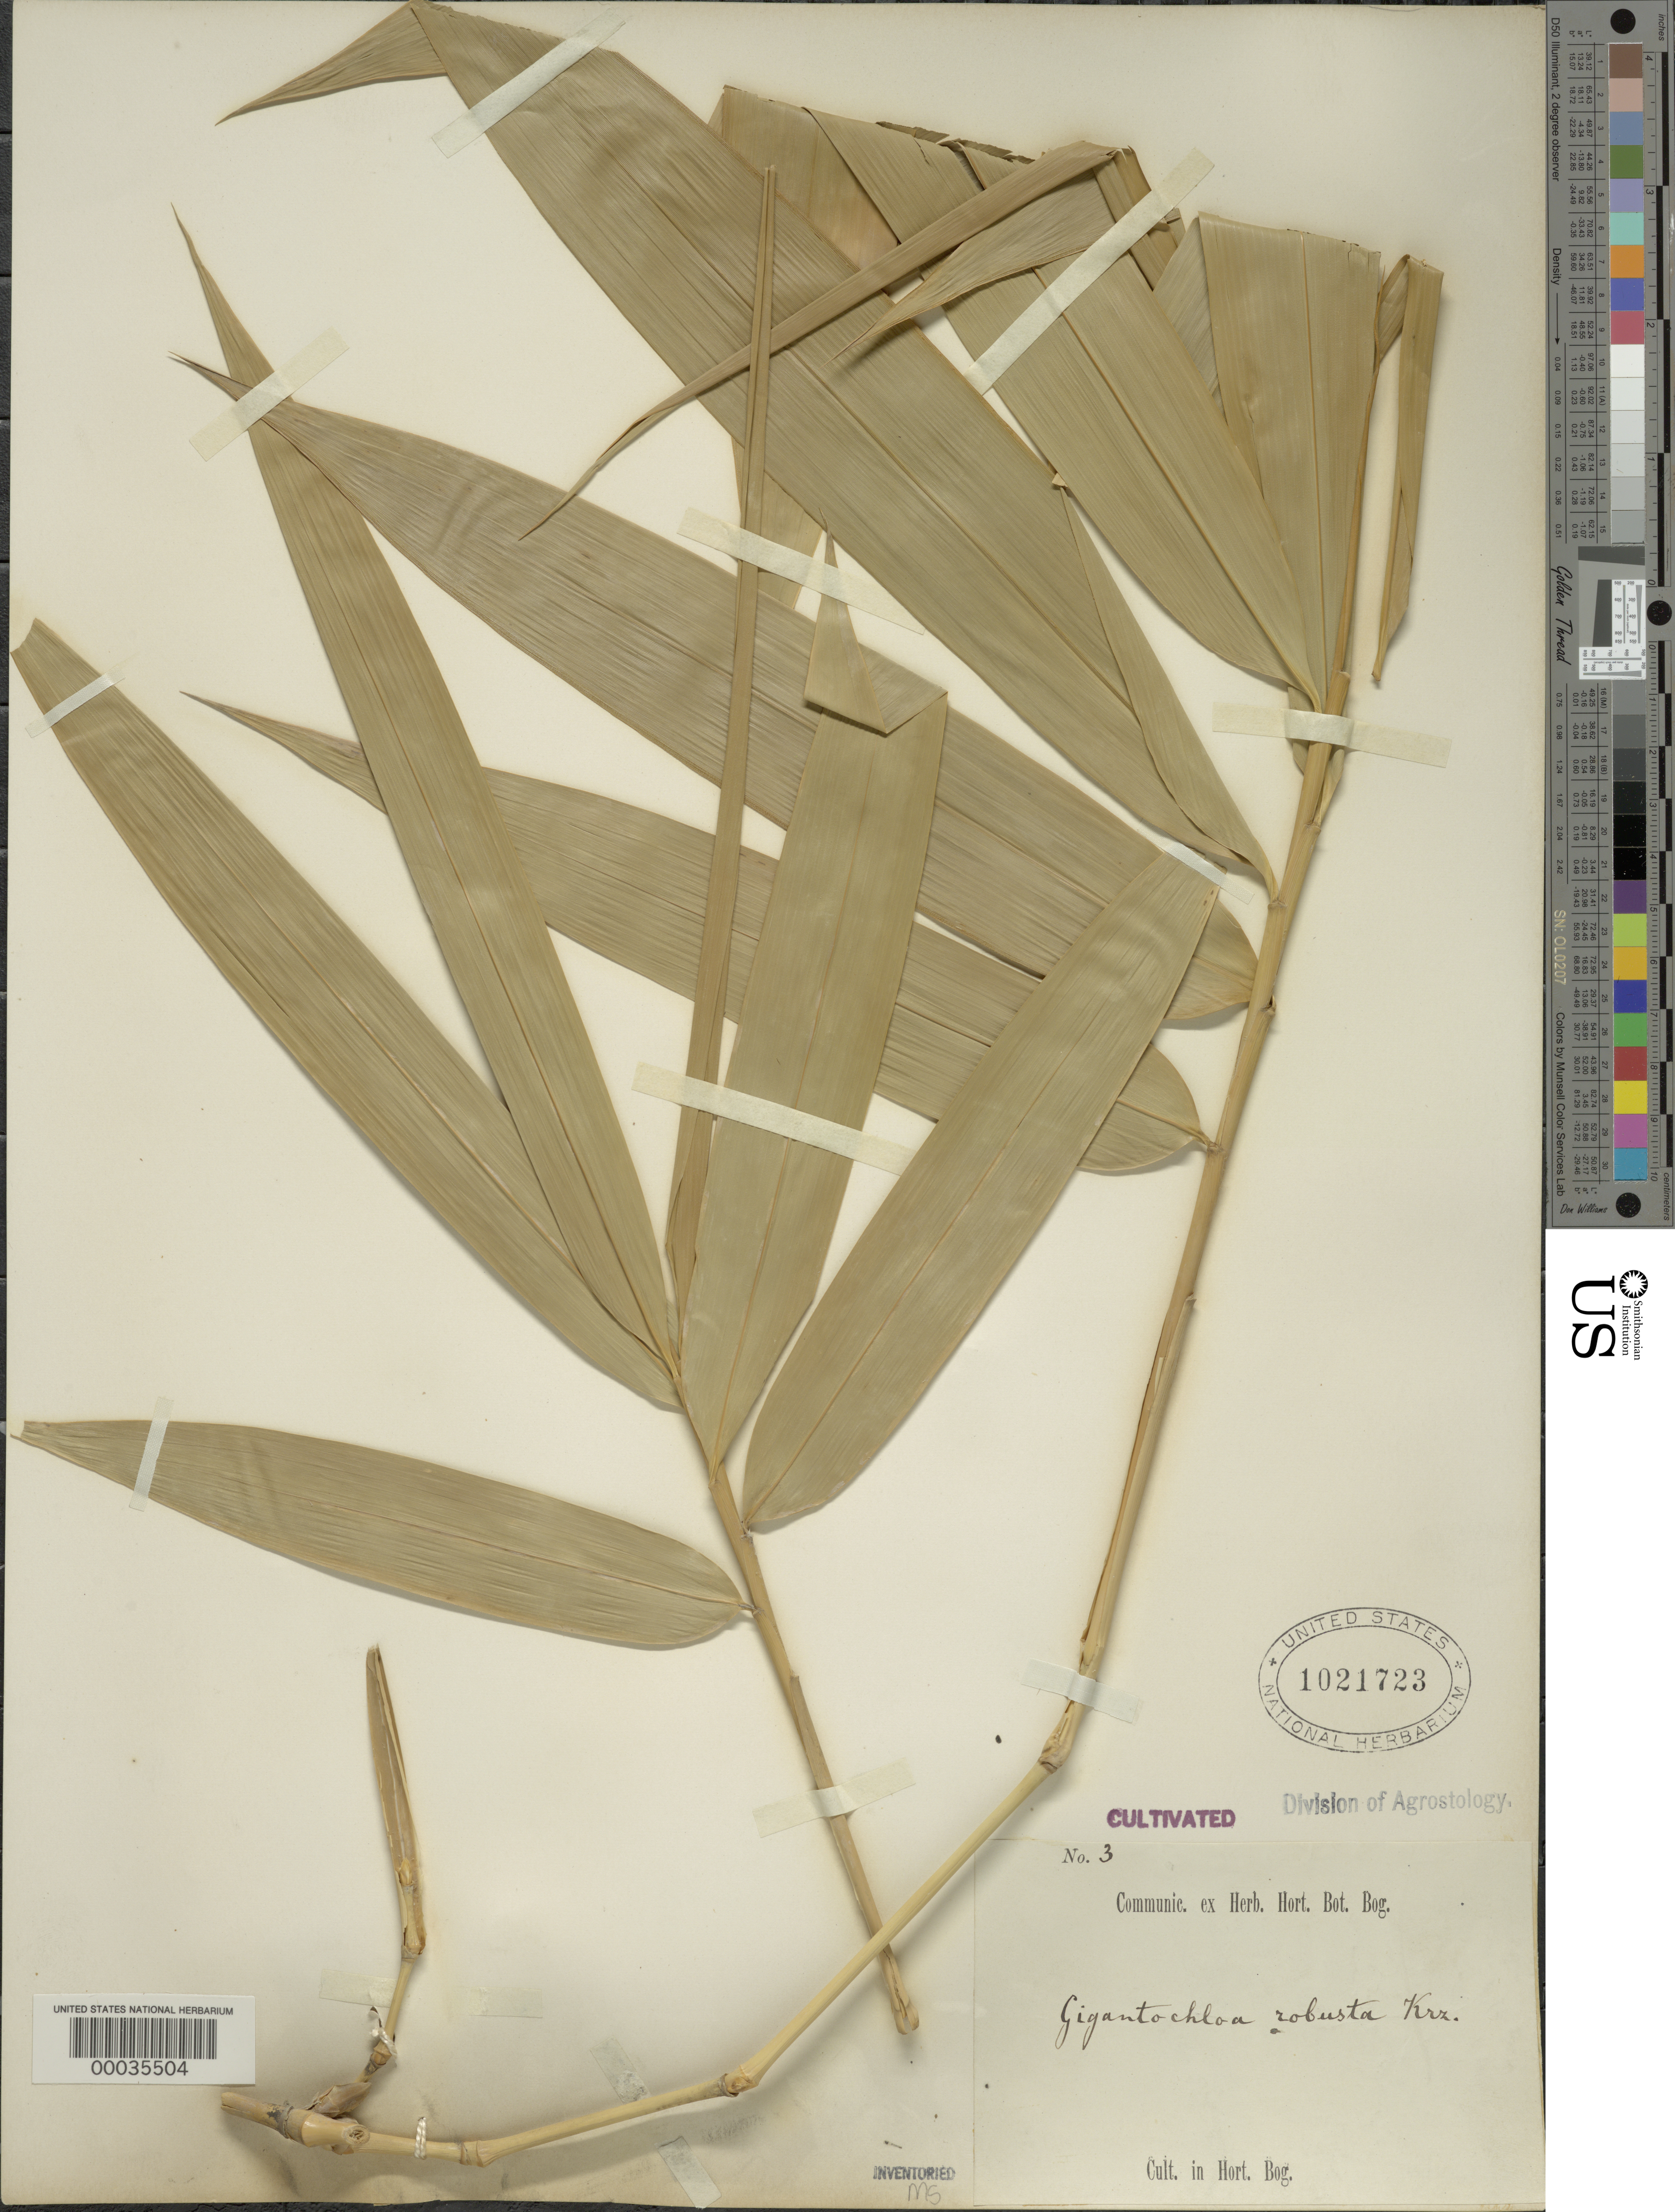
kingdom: Plantae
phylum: Tracheophyta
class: Liliopsida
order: Poales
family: Poaceae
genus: Dendrocalamus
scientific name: Dendrocalamus robusta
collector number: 3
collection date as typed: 19 Dec 1897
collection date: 1897-12-19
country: Indonesia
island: Java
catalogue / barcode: US 1021723